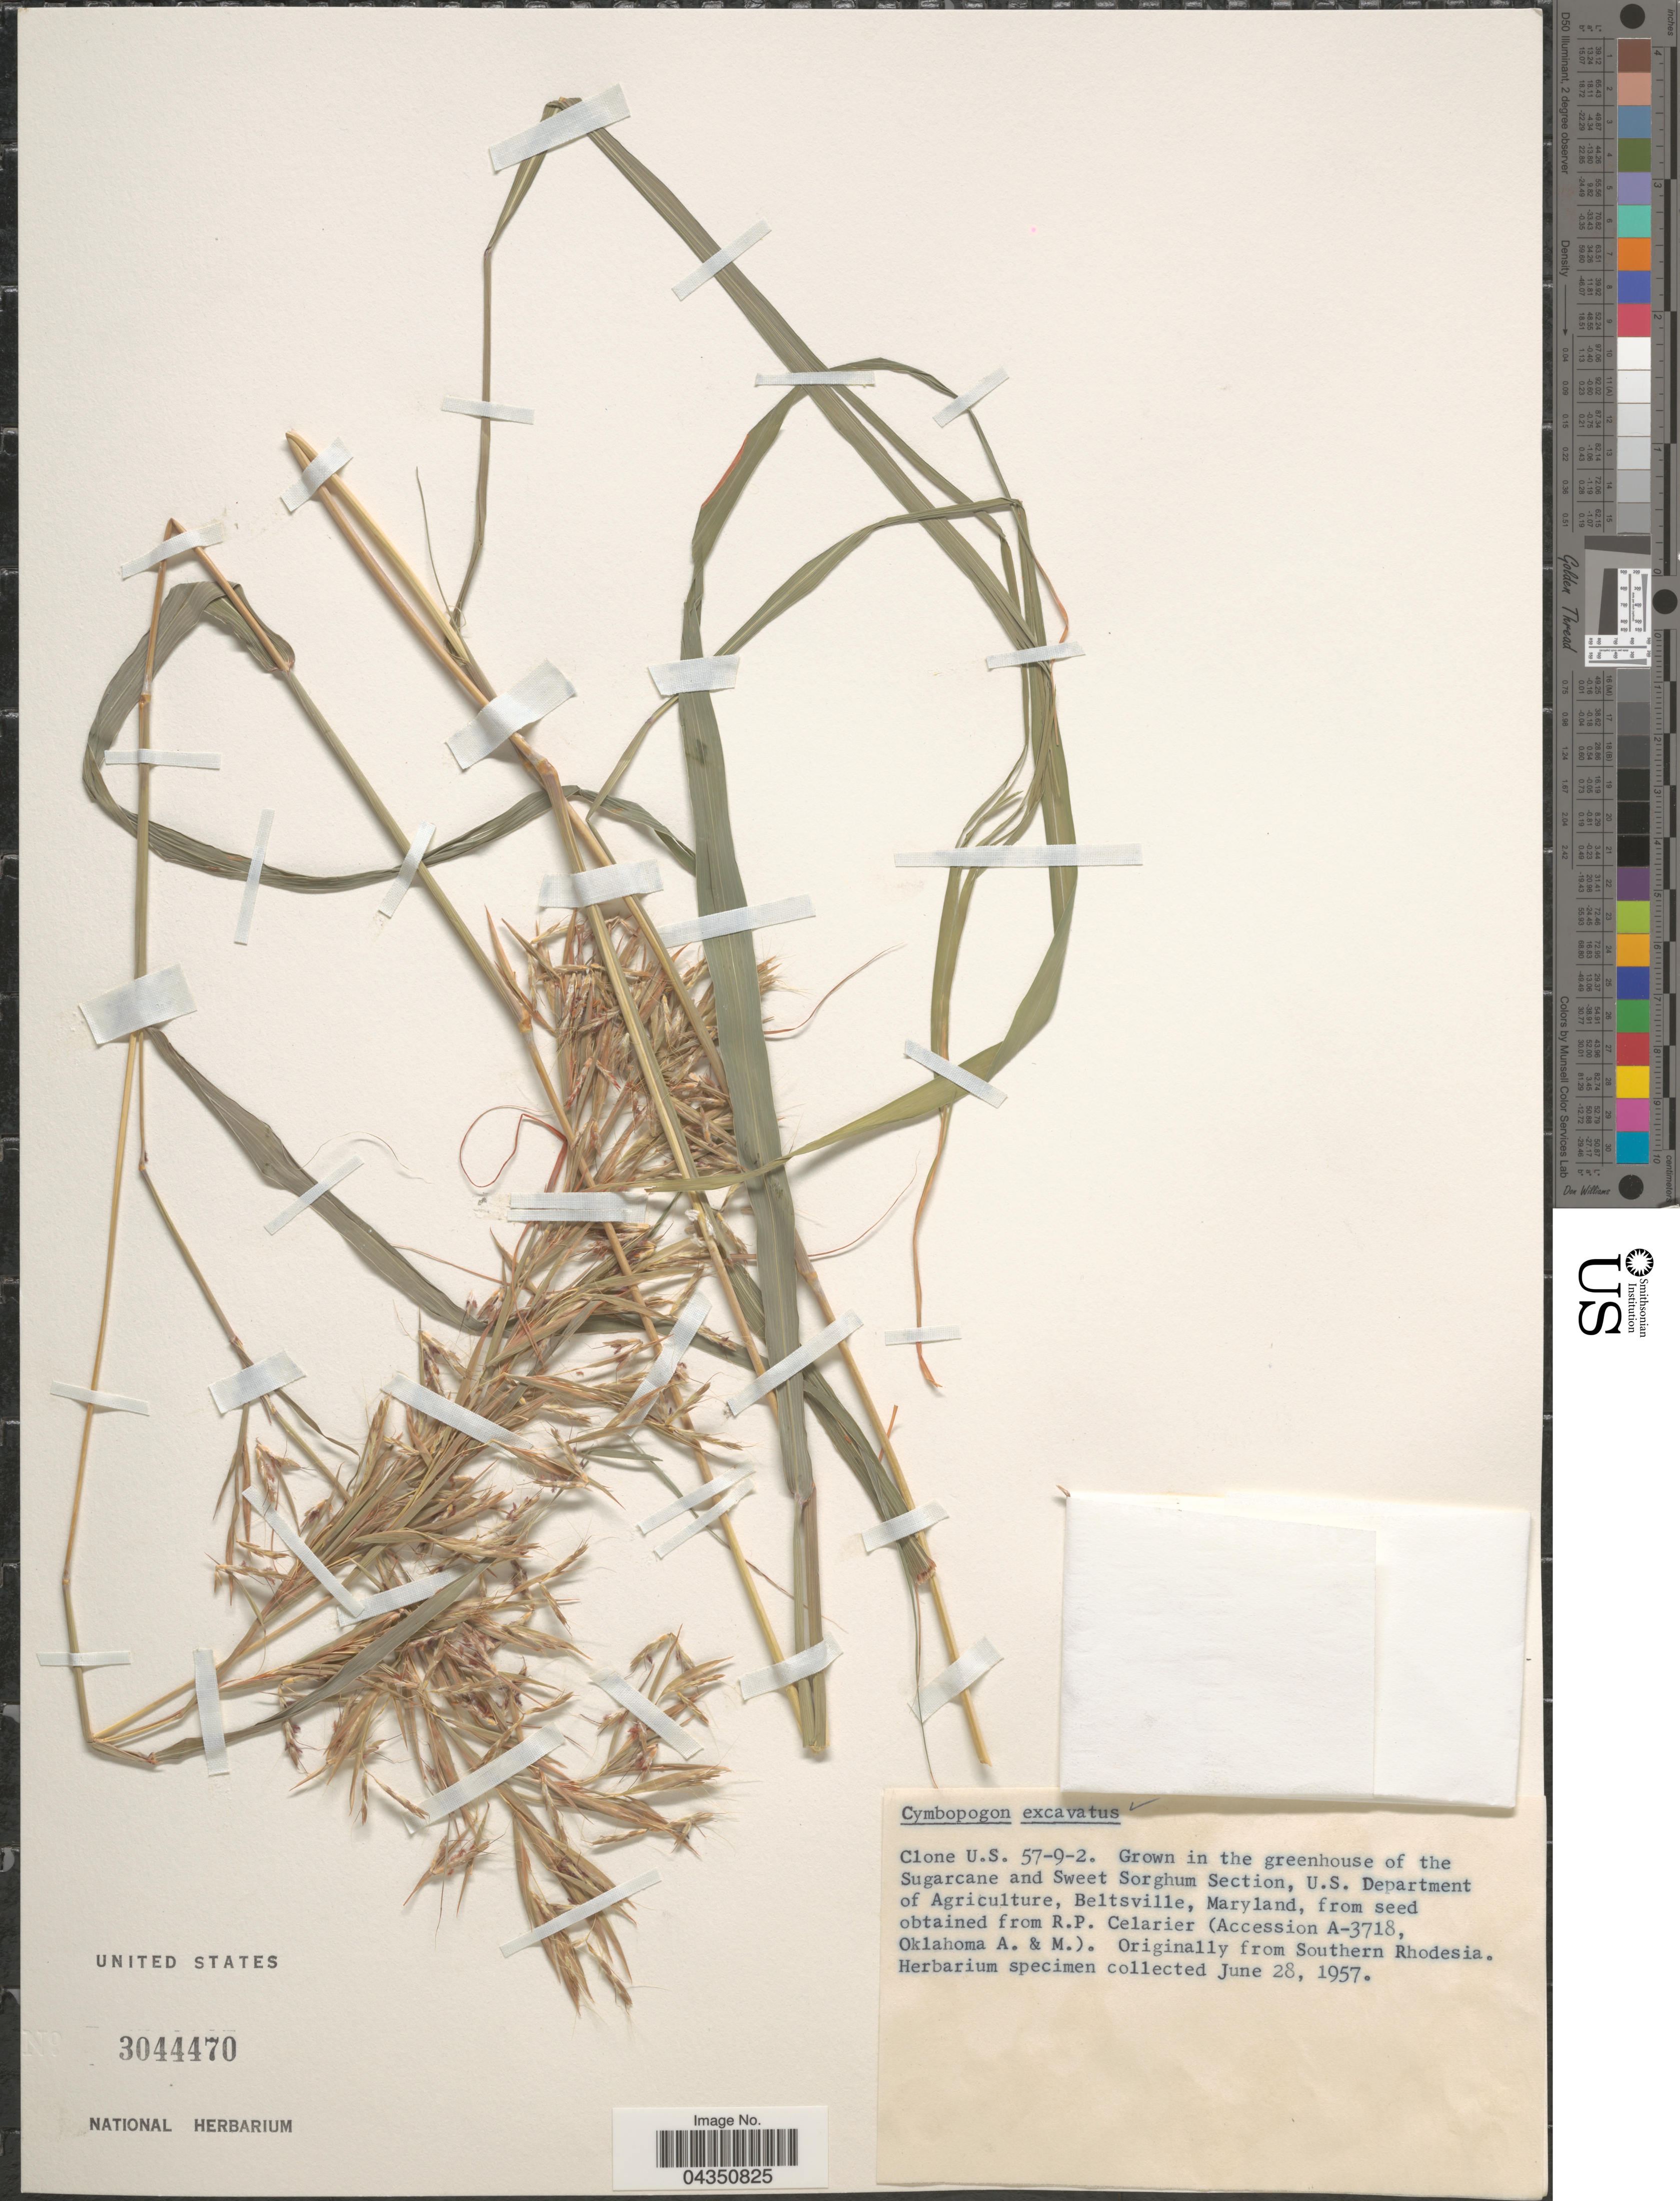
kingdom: Plantae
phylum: Tracheophyta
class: Liliopsida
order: Poales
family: Poaceae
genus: Cymbopogon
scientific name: Cymbopogon caesius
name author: (Nees ex Hook. & Arn.) Stapf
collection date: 1957-06-28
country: United States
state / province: Maryland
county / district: Prince George's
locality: In the greenhouse of the Sugarcane and Sweet Sorghum Section, U.S. Department of Agriculture, Beltsville.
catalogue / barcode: US 3044470